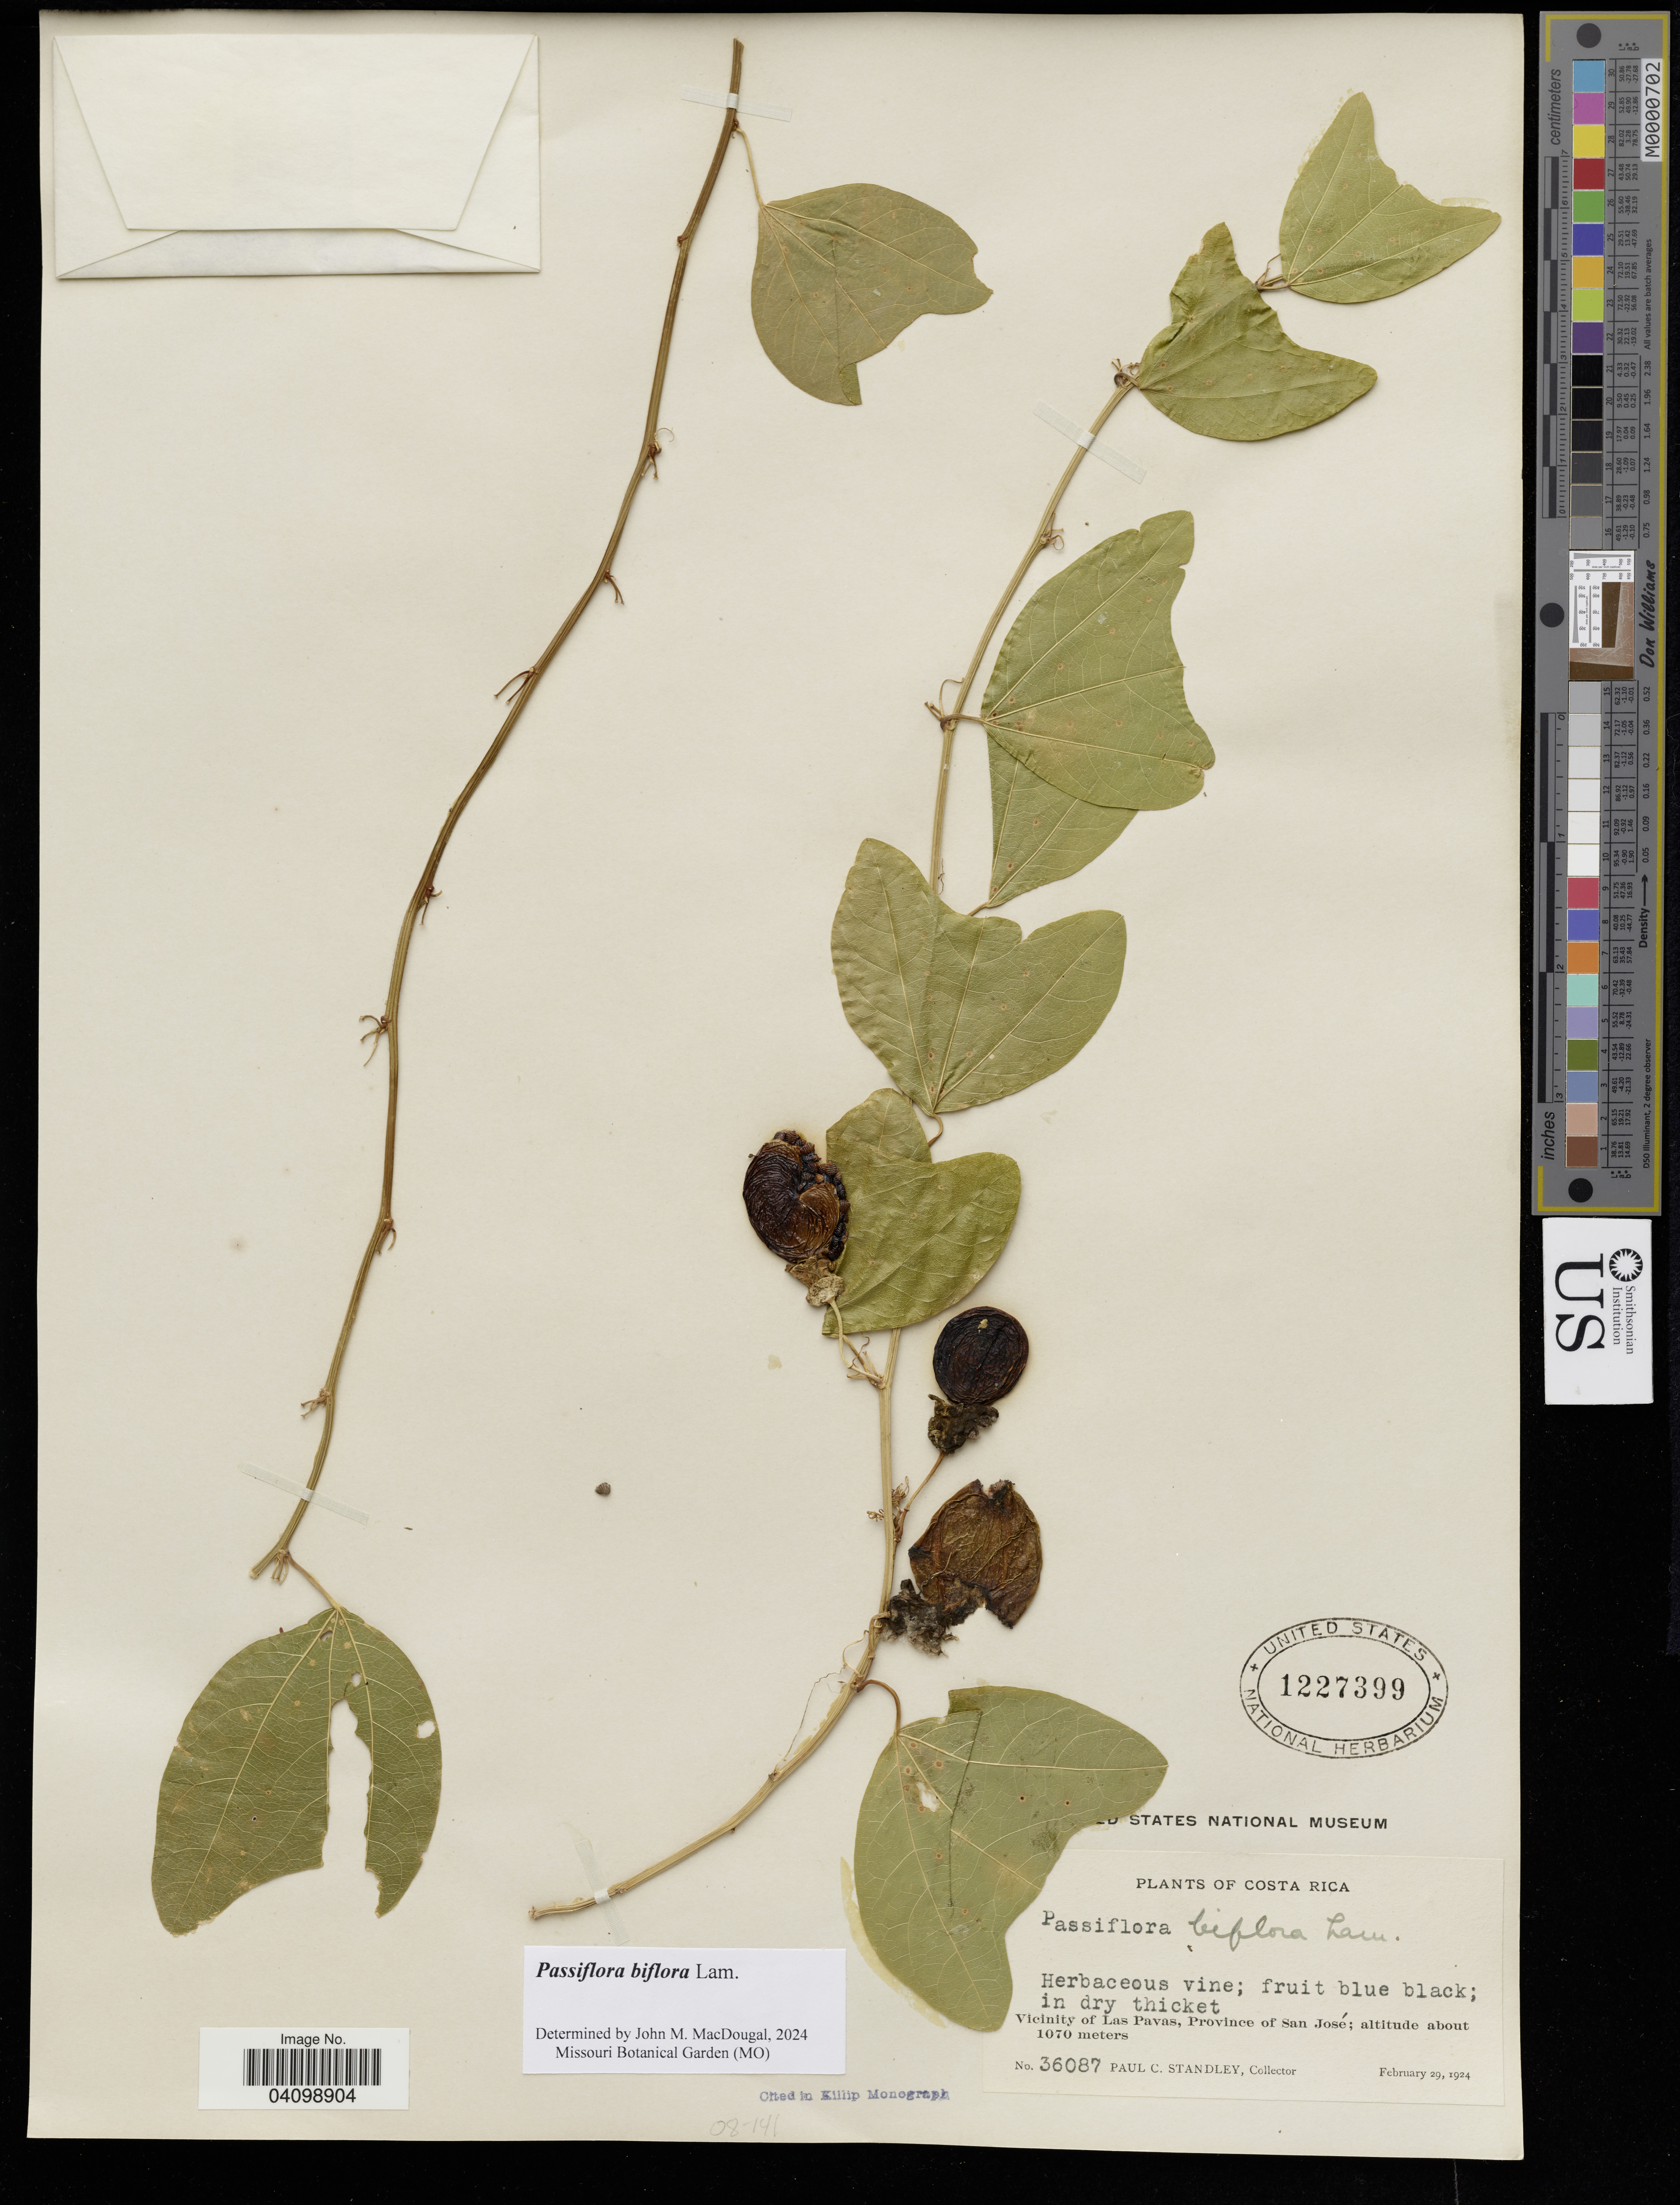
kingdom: Plantae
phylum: Tracheophyta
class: Magnoliopsida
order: Malpighiales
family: Passifloraceae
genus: Passiflora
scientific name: Passiflora biflora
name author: Lam.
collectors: P. C. Standley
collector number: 36087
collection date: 1924-02-29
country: Costa Rica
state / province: San José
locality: Vicinity of Las Pavas.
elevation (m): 1070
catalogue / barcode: US 1227399